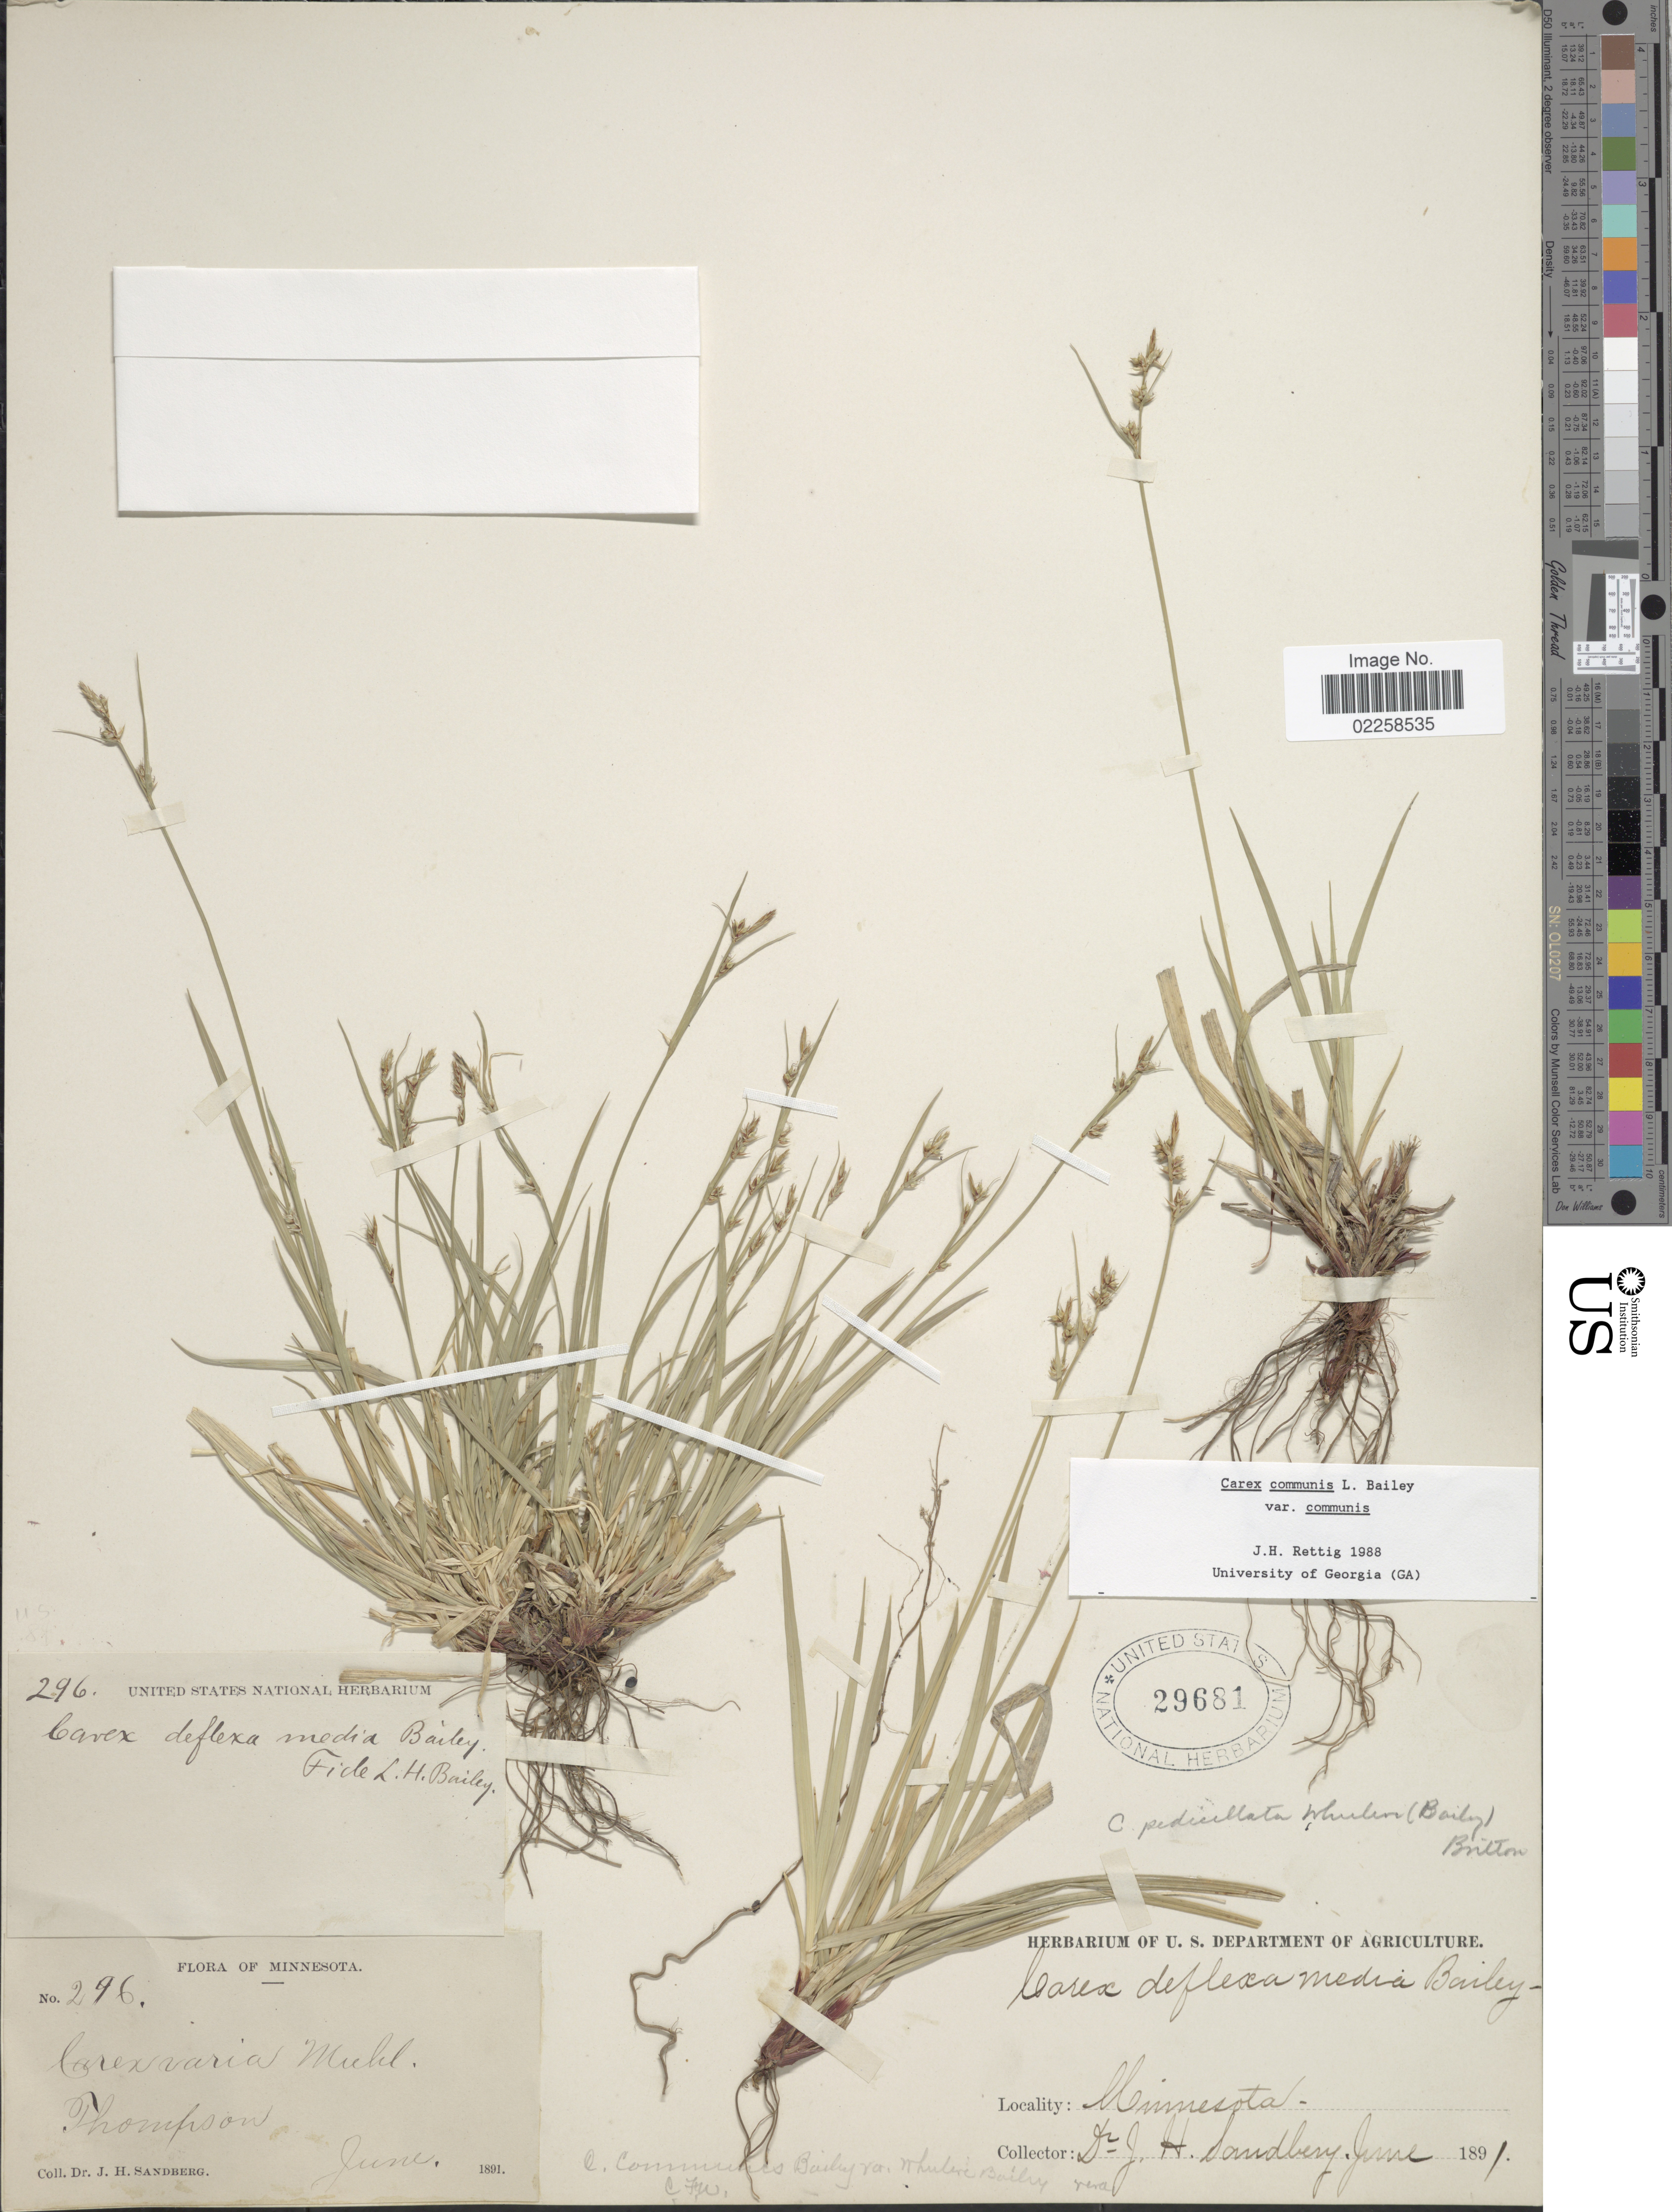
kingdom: Plantae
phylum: Tracheophyta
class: Liliopsida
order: Poales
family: Cyperaceae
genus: Carex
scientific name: Carex communis var. communis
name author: L.H. Bailey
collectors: J. H. Sandberg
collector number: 296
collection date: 1891-06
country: United States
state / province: Minnesota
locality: Thompson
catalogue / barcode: US 29681